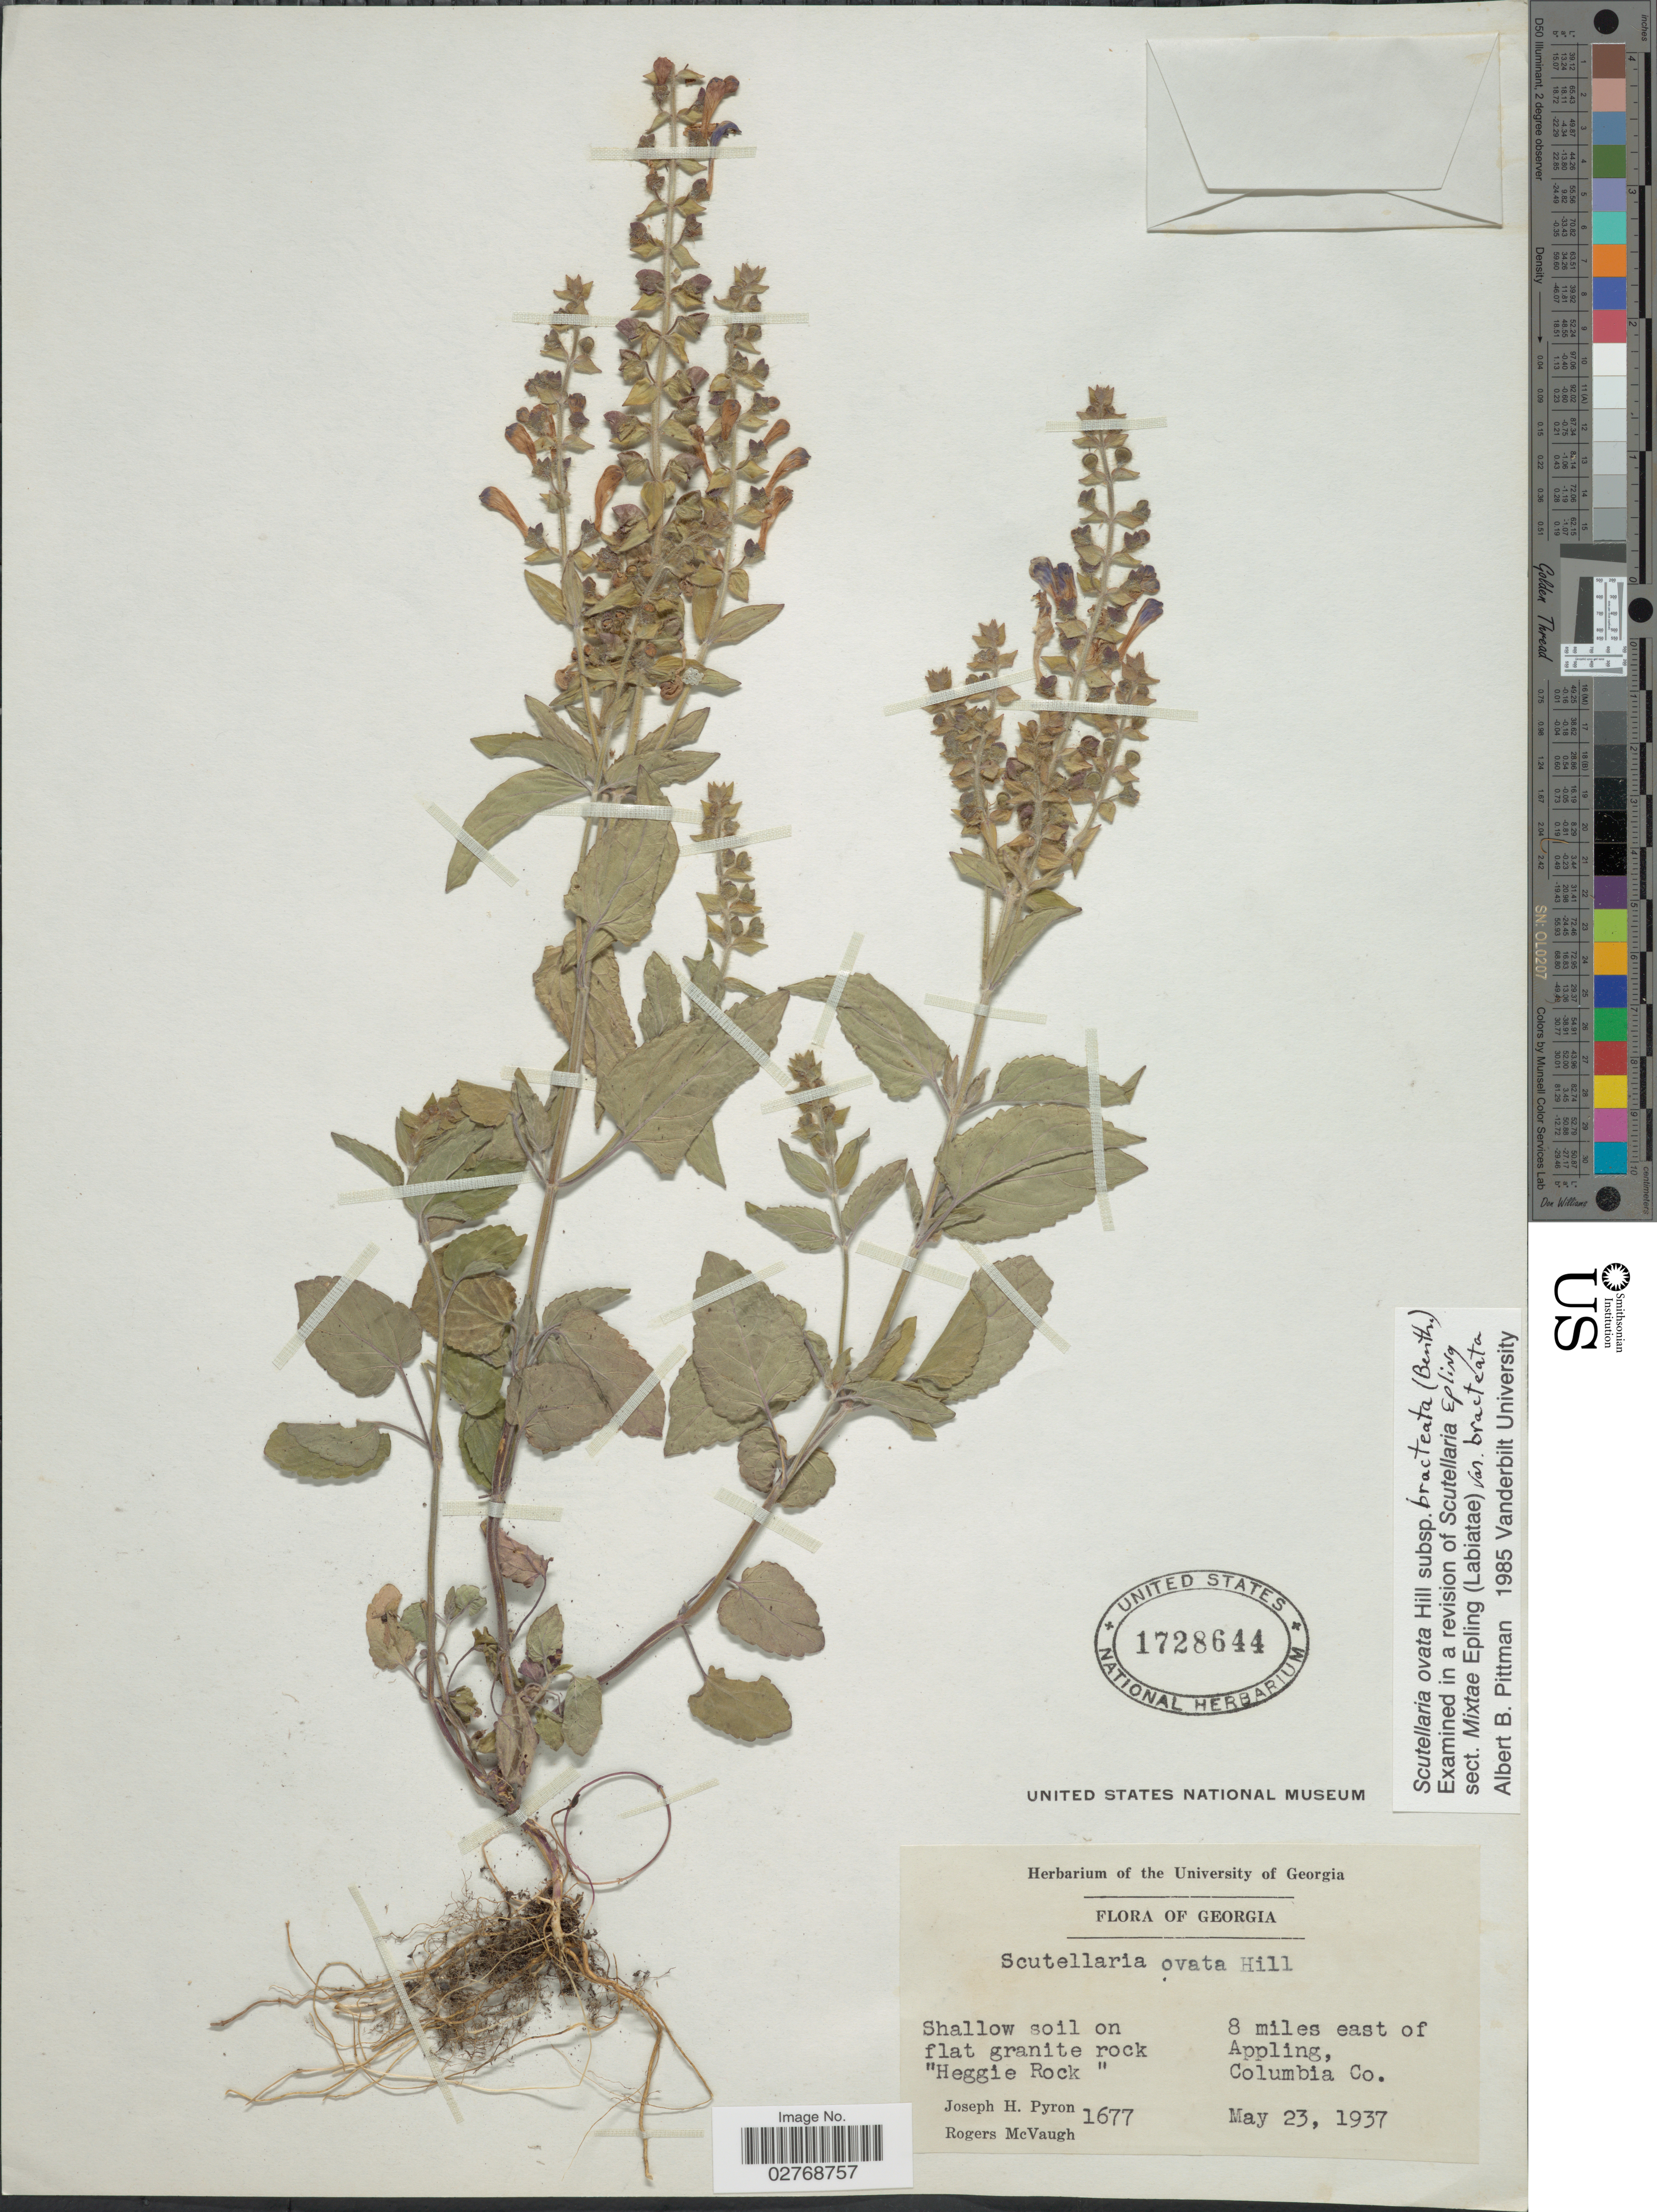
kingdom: Plantae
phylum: Tracheophyta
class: Magnoliopsida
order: Lamiales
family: Lamiaceae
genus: Scutellaria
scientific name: Scutellaria ovata subsp. bracteata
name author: (Benth.) Epling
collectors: J. H. Pyron & R. McVaugh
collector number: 1677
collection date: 1937-05-23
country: United States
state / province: Georgia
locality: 8 miles east of Appling, Columbia Co.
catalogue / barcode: US 1728644